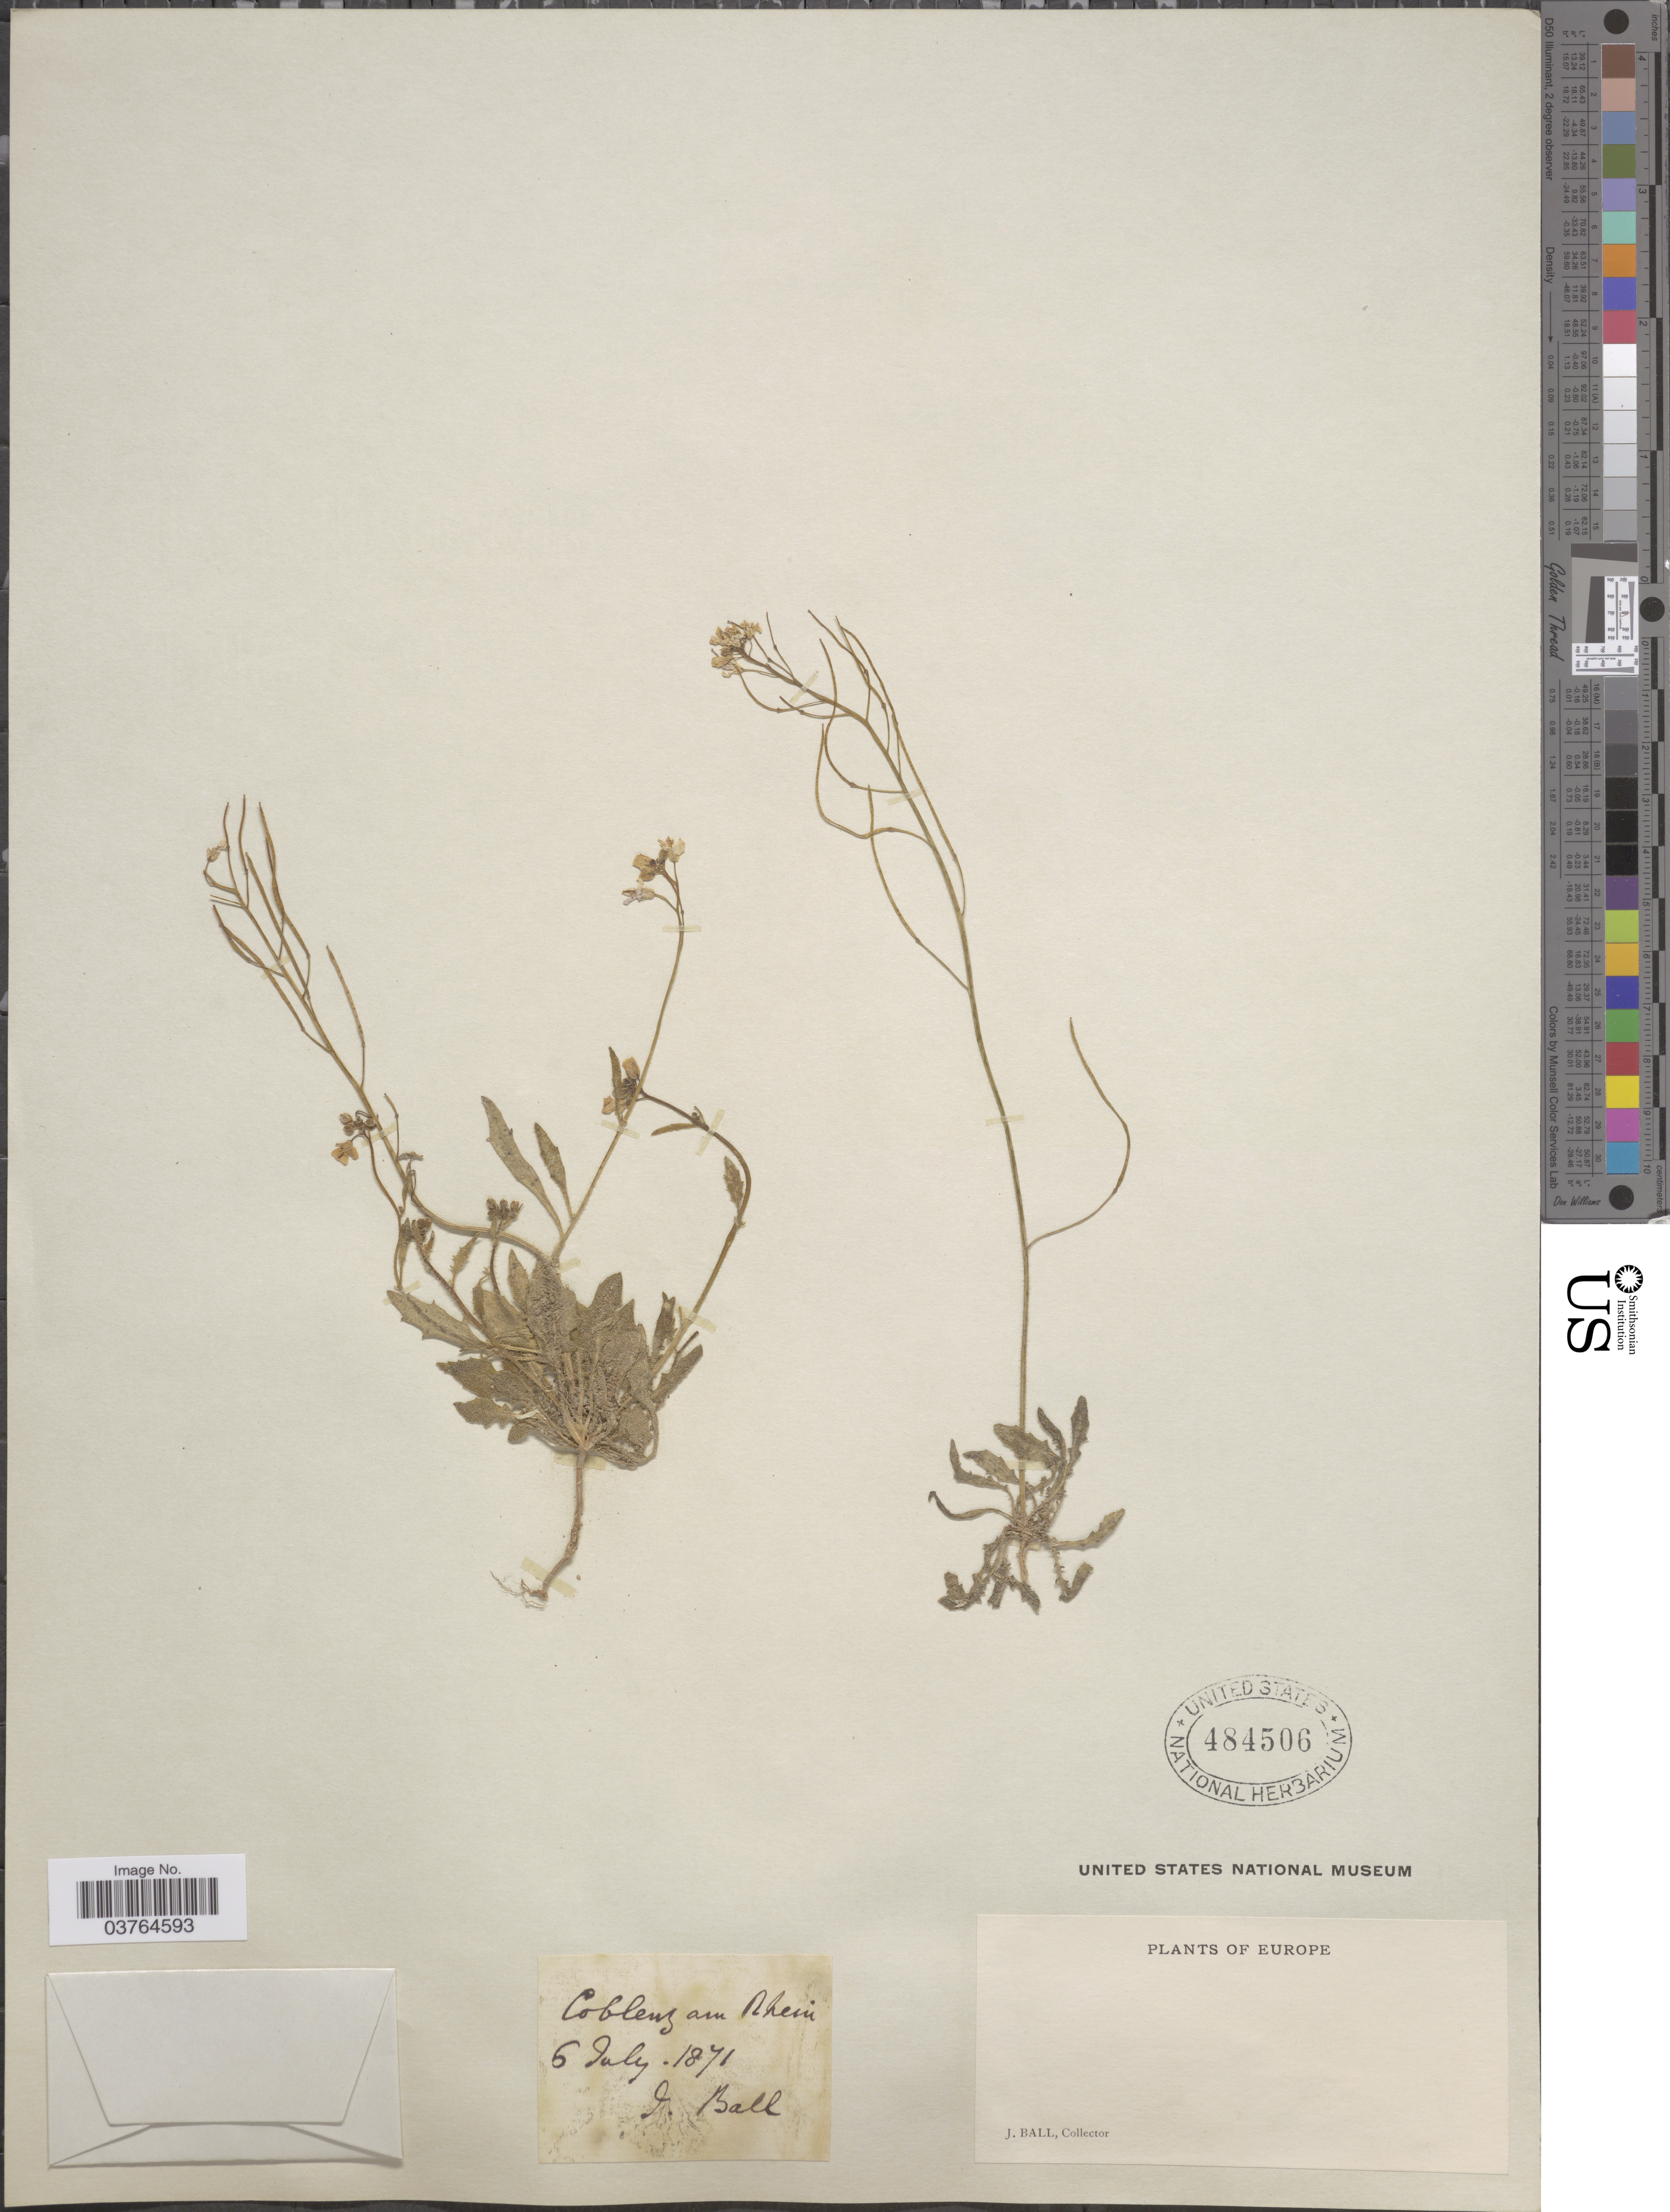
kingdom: Plantae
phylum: Tracheophyta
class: Magnoliopsida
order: Brassicales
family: Brassicaceae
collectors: J. Ball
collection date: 1871-07-06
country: Germany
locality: Coblenz au Rhein. Europe.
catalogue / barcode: US 484506